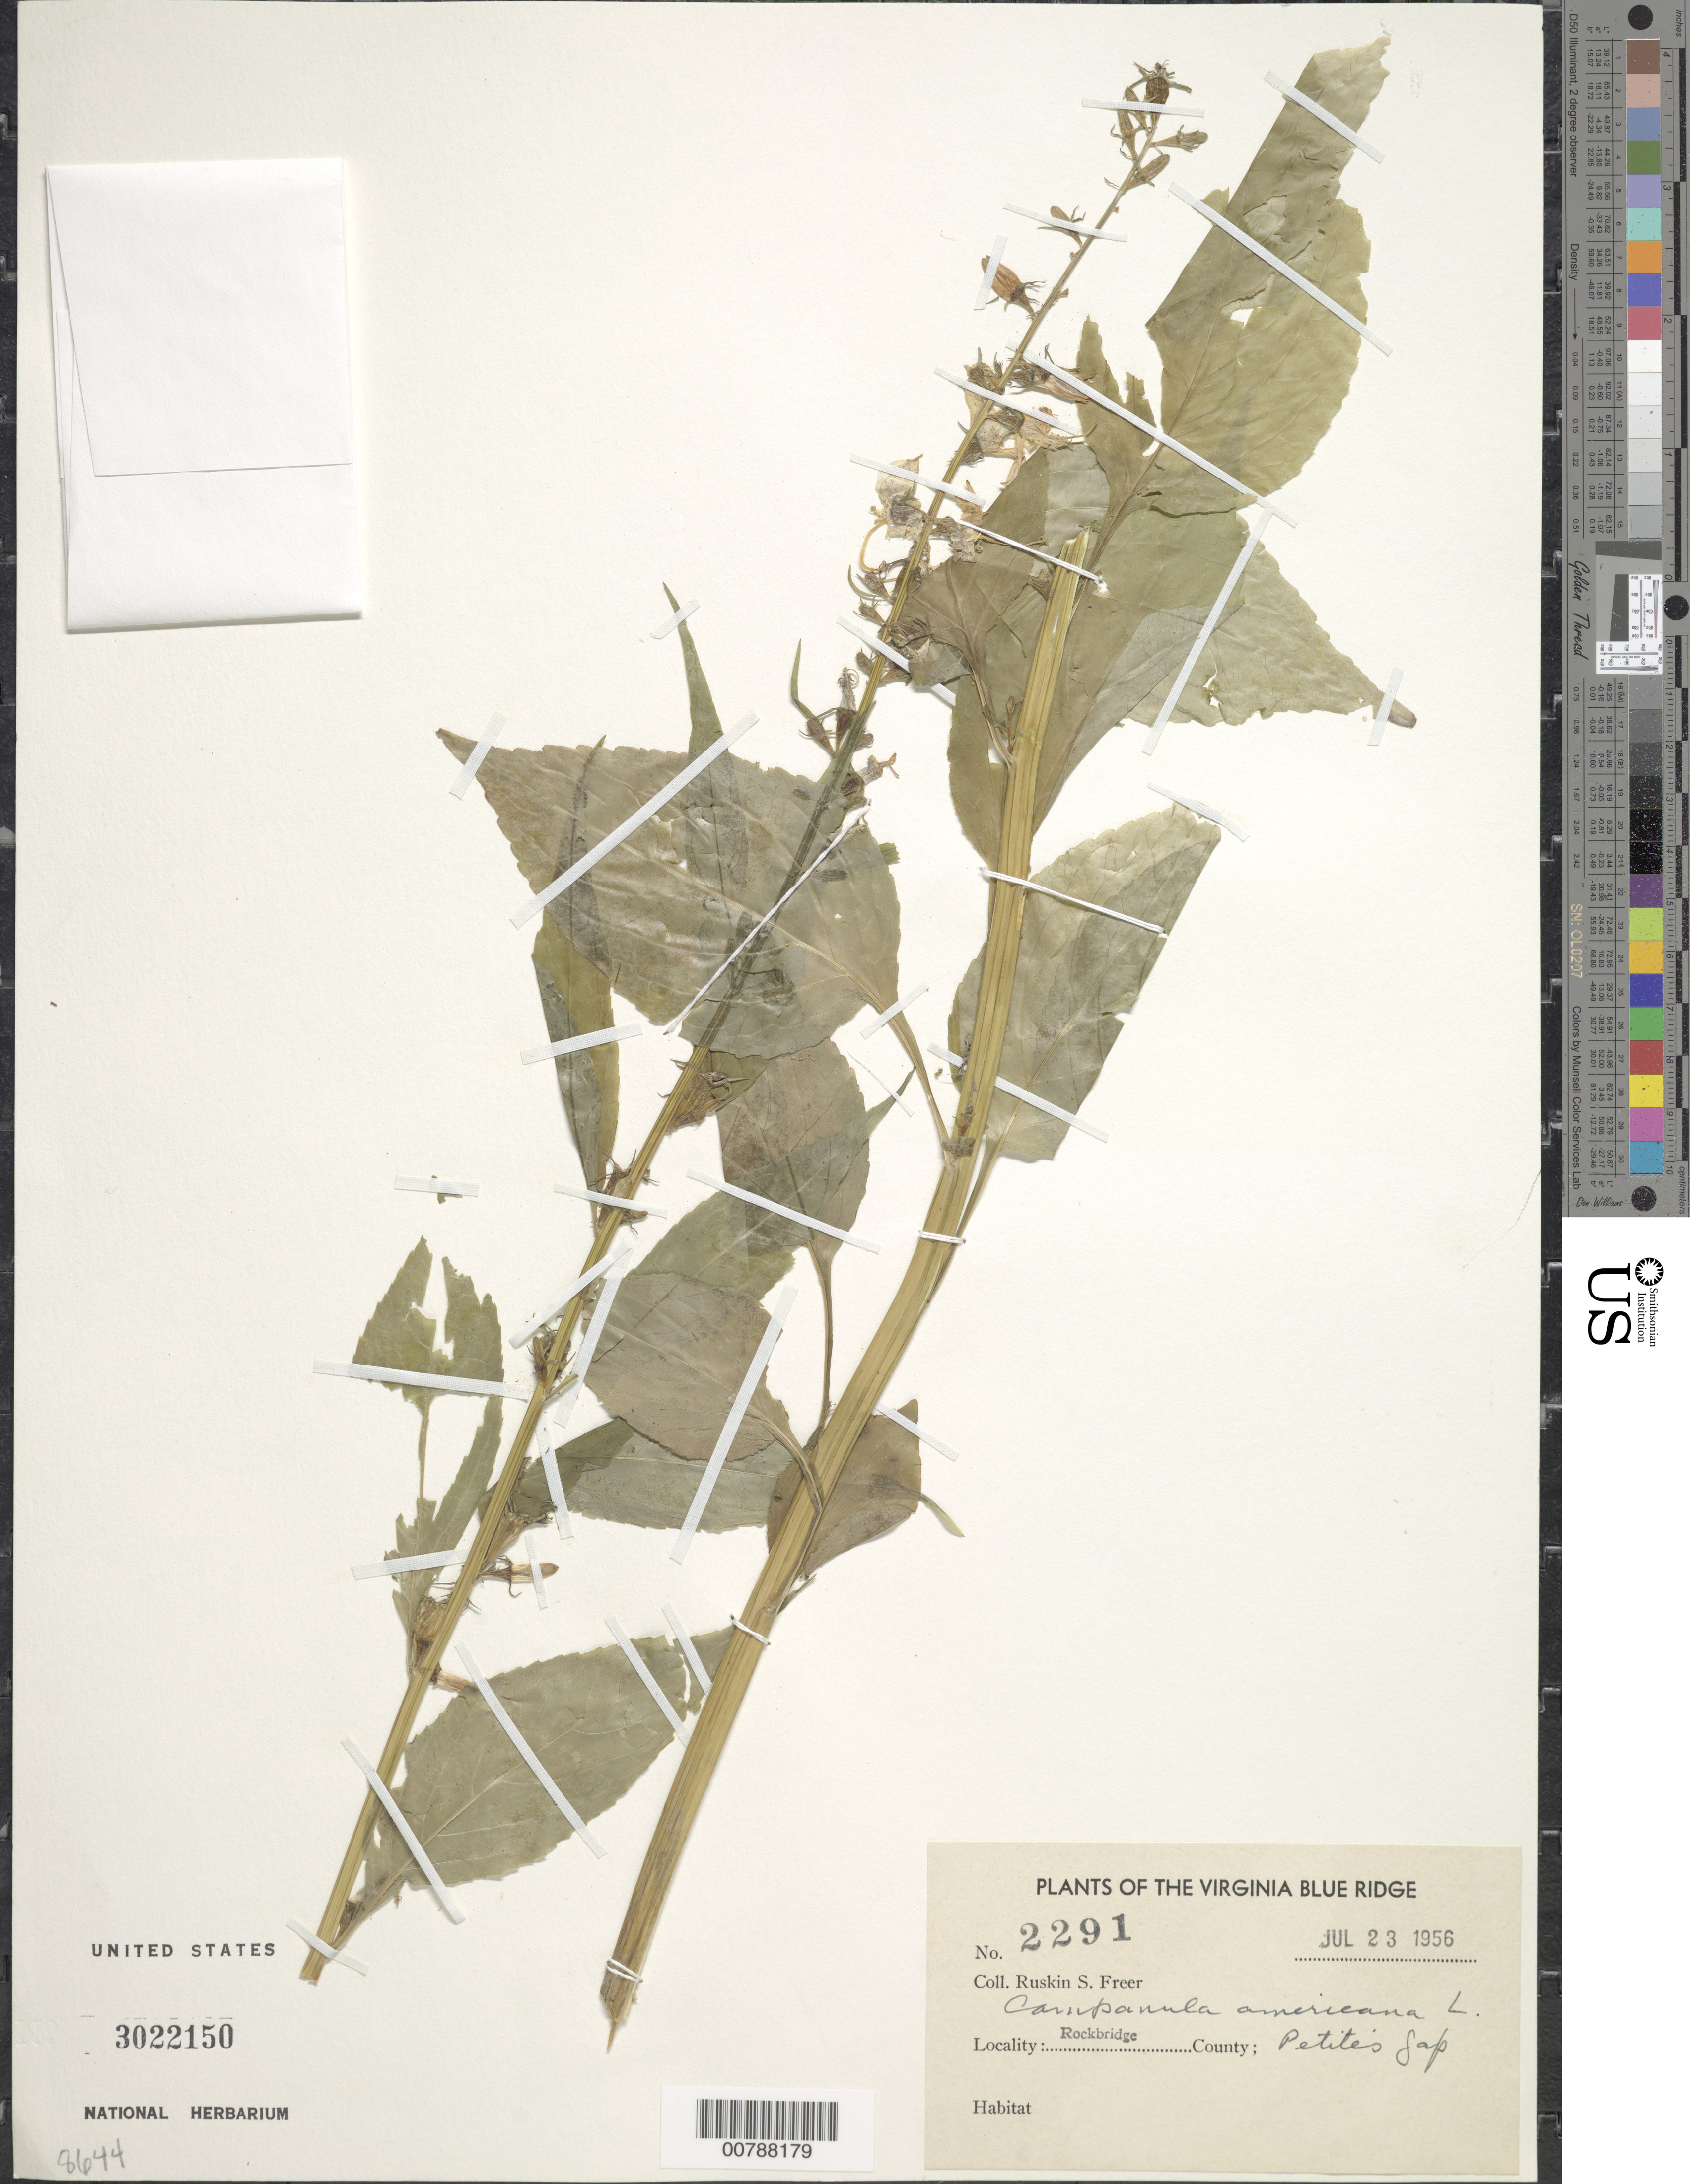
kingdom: Plantae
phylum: Tracheophyta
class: Magnoliopsida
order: Asterales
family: Campanulaceae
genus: Campanula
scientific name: Campanula americana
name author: L.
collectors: R. Freer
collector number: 2291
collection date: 1956-07-23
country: United States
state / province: Virginia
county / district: Rockbridge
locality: Petite's Gap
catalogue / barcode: US 3022150